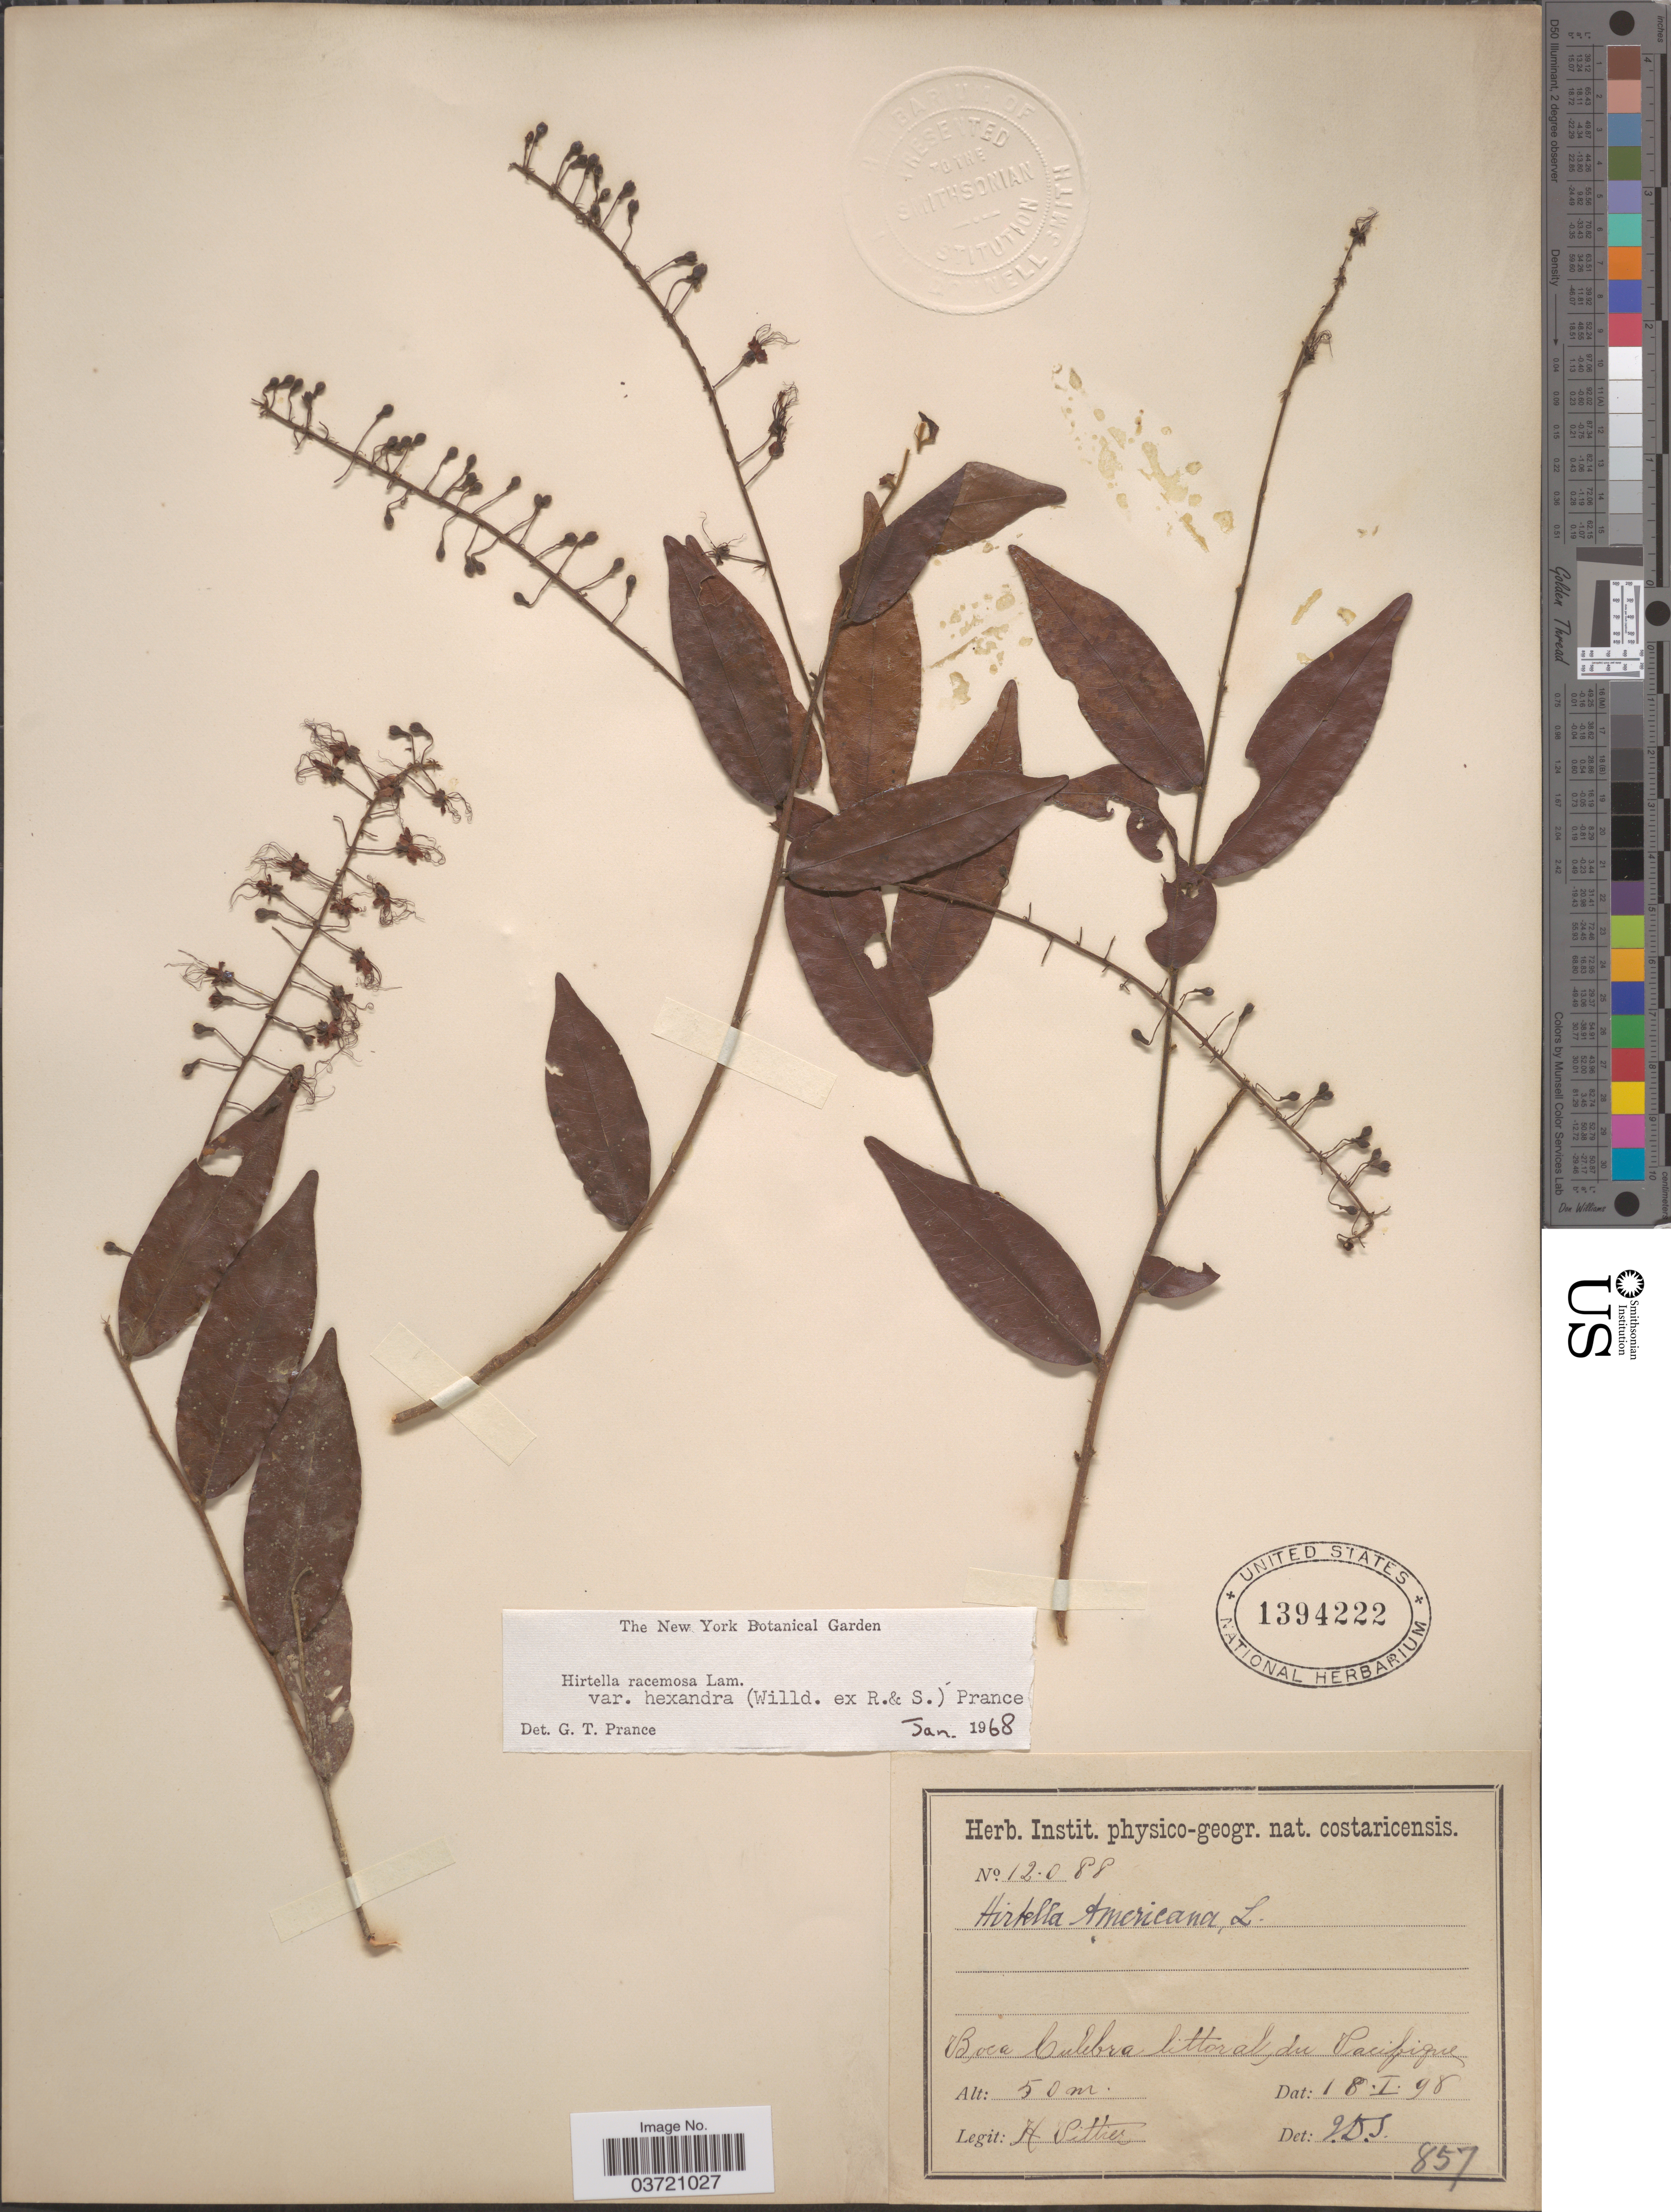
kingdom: Plantae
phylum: Tracheophyta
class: Magnoliopsida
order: Malpighiales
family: Chrysobalanaceae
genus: Hirtella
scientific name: Hirtella racemosa var. hexandra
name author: (Willd. ex Roem. & Schult.) Prance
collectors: H. F. Pittier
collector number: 12088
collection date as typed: Transcribed d/m/y: 18/1/98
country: Costa Rica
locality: Boca Culebra littoral, du Pacifique.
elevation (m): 50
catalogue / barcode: US 1394222